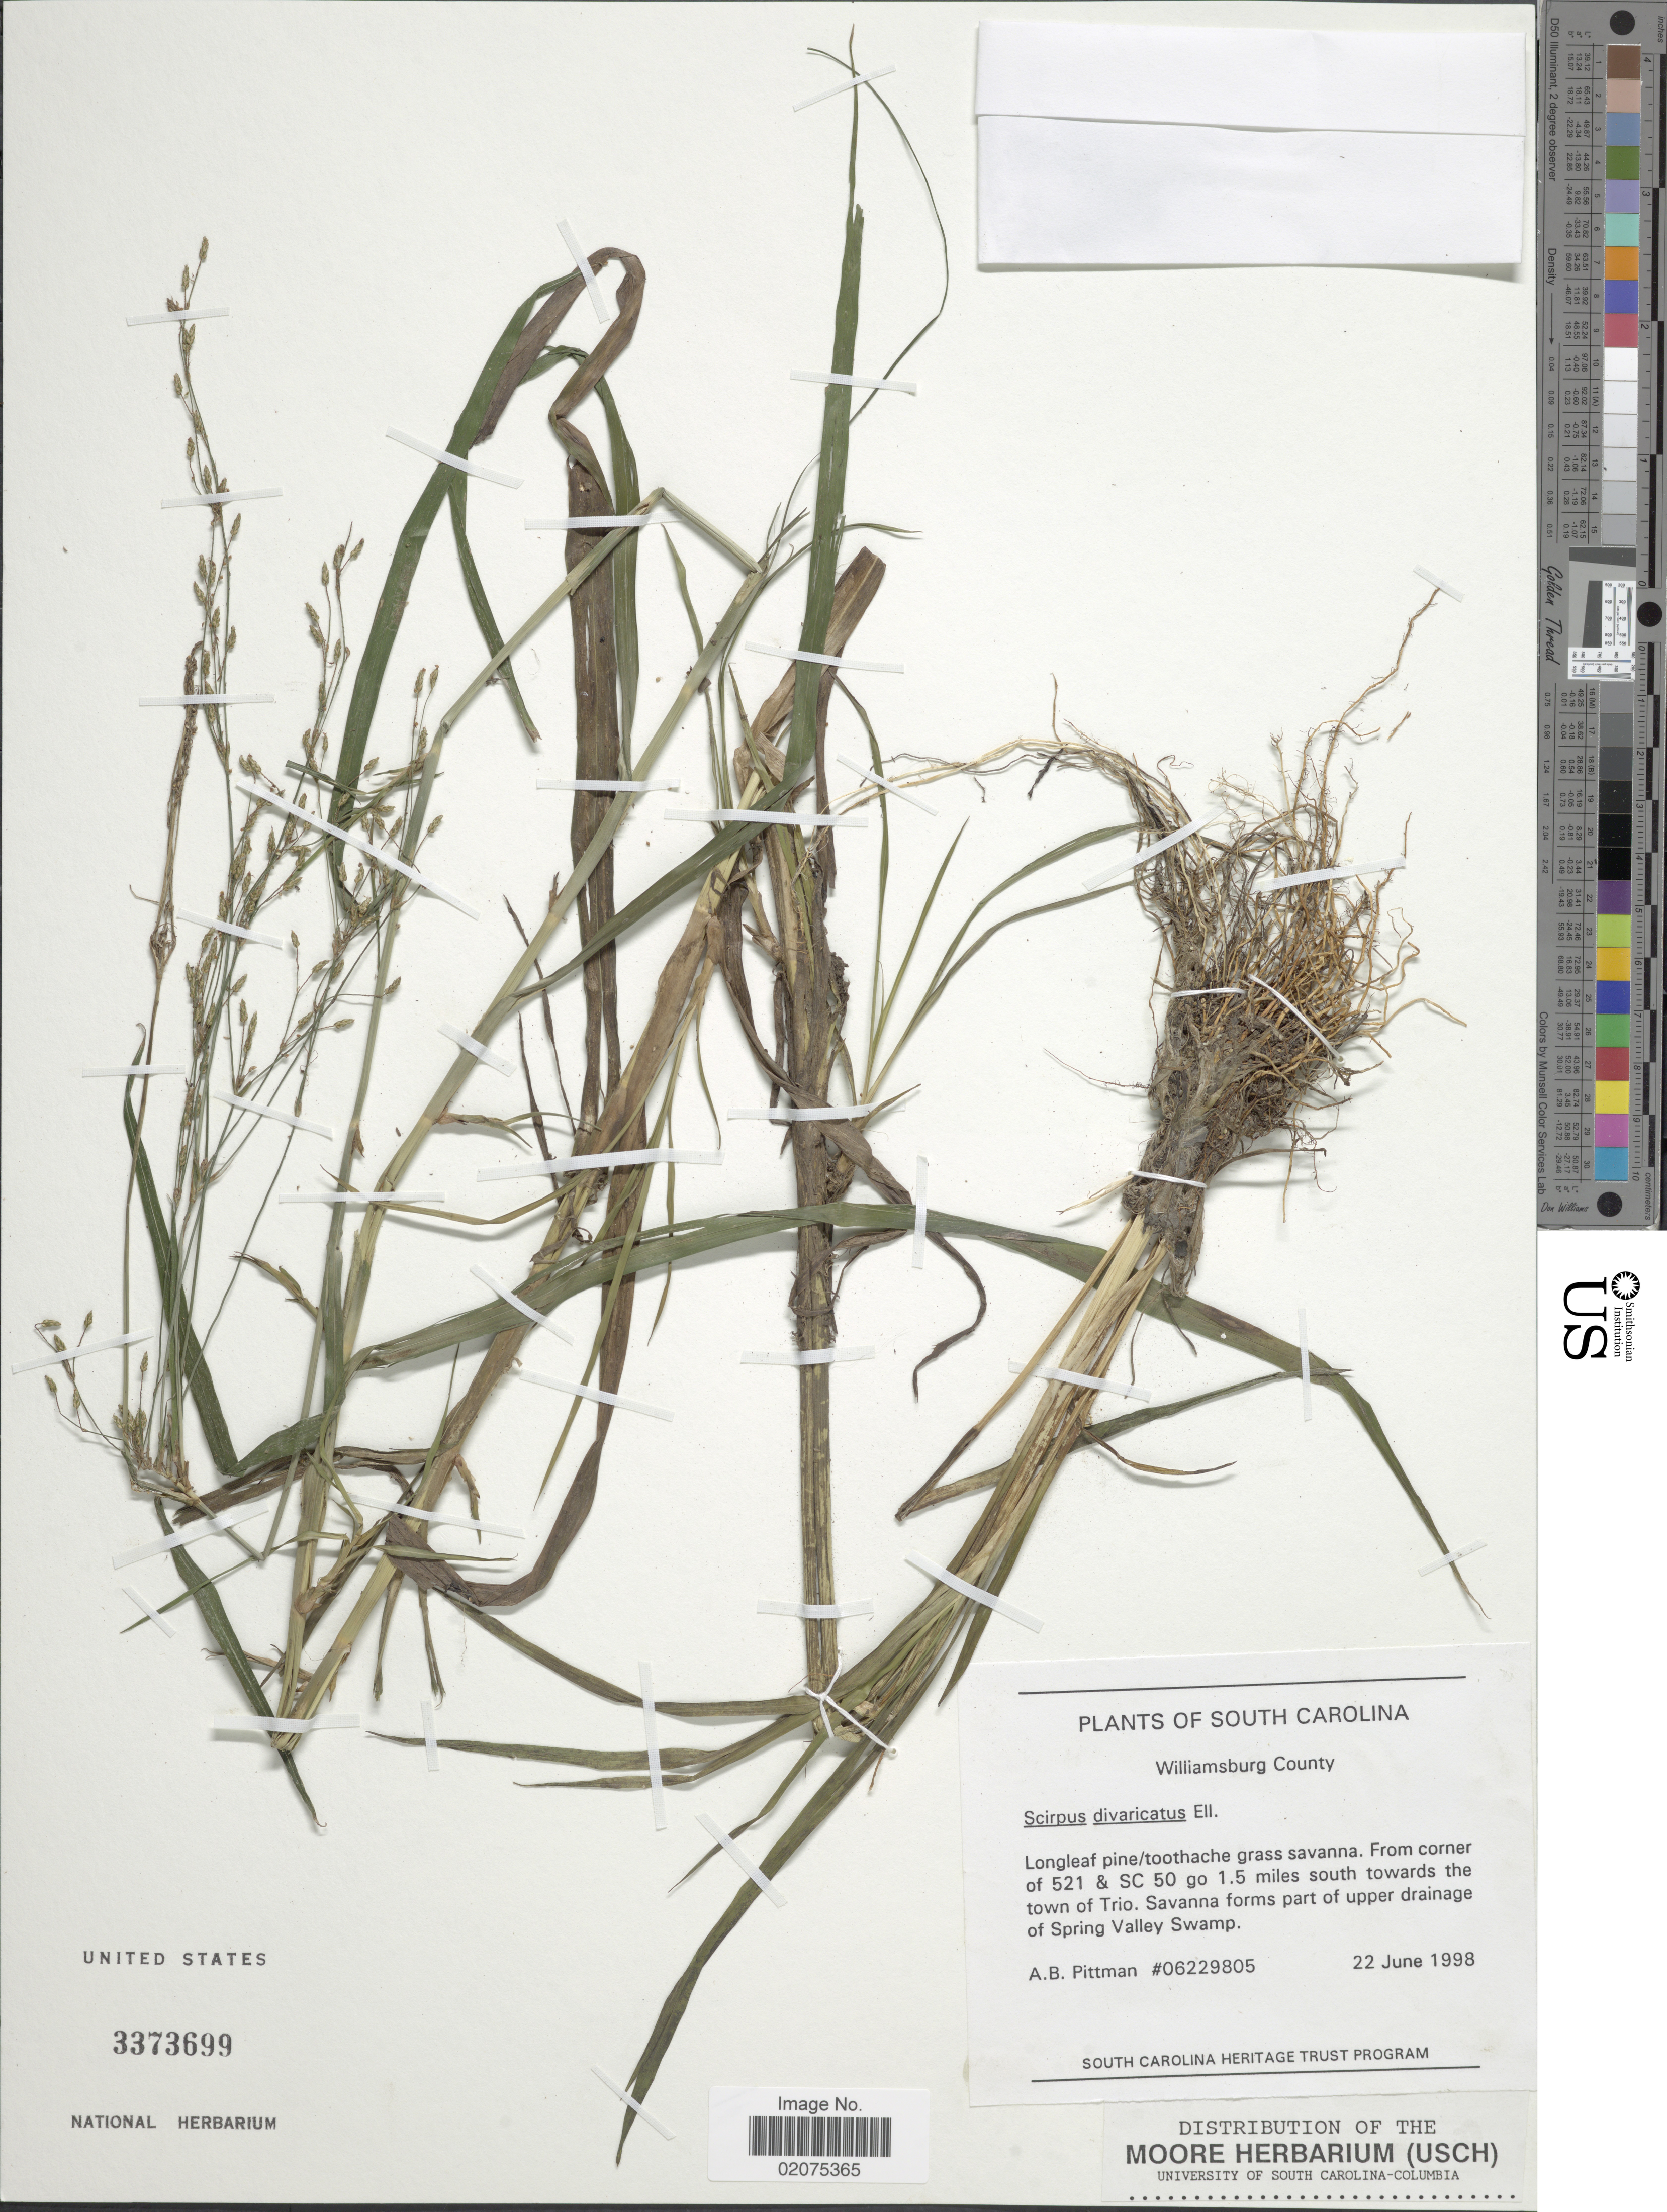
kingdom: Plantae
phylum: Tracheophyta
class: Liliopsida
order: Poales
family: Cyperaceae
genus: Scirpus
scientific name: Scirpus divaricatus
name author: Elliott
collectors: A. B. Pittman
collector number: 06229805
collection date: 1998-06-22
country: United States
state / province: South Carolina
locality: Williamsburg County. From corner of 521 & SC 50 go 1.5 miles south towards the town of Trio. Savanna forms part of upper drainage of Spring Valley Swamp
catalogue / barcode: US 3373699